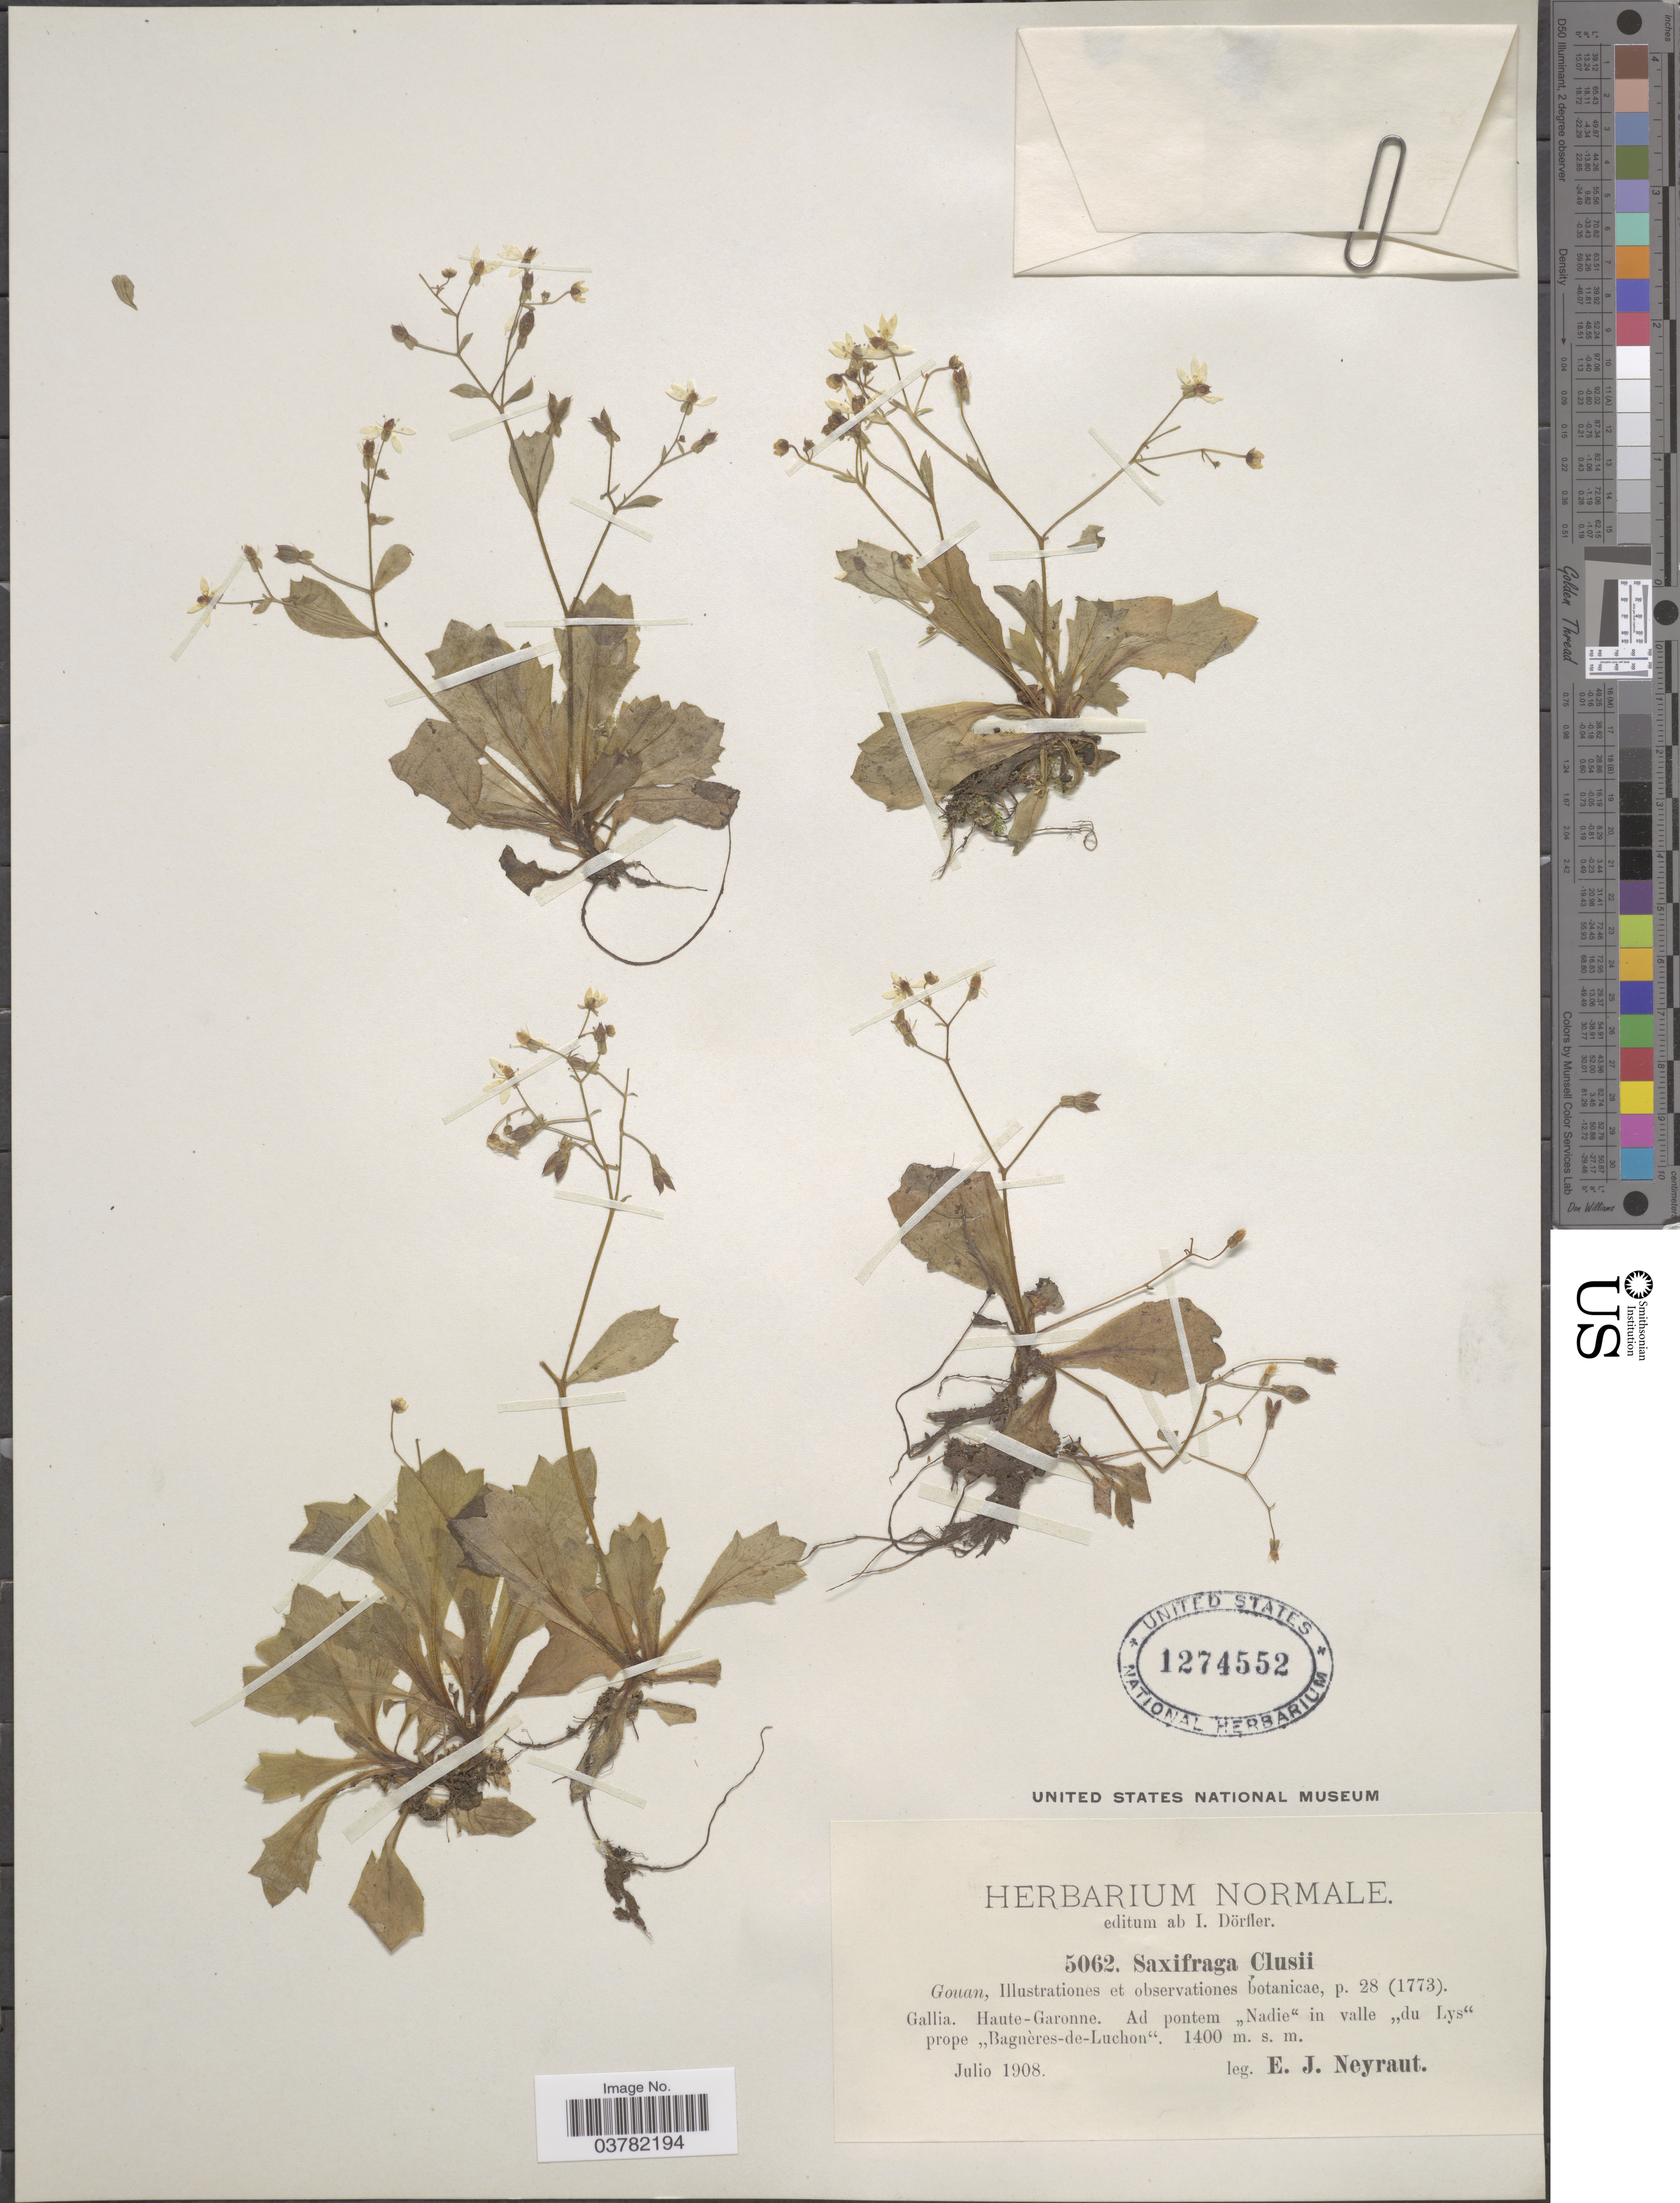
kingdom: Plantae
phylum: Tracheophyta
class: Magnoliopsida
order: Saxifragales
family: Saxifragaceae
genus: Micranthes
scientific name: Micranthes clusii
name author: (Gouan) Fern. Prieto et al.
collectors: E. Neyraut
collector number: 5062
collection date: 1908-07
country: France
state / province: Occitanie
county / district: Haute-Garonne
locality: Gallia. Haute-Garonne. Ad pontem "Nadie" in valle "du Lys" prope "Bagnères-de-Luchon".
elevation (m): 1400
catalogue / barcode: US 1274552